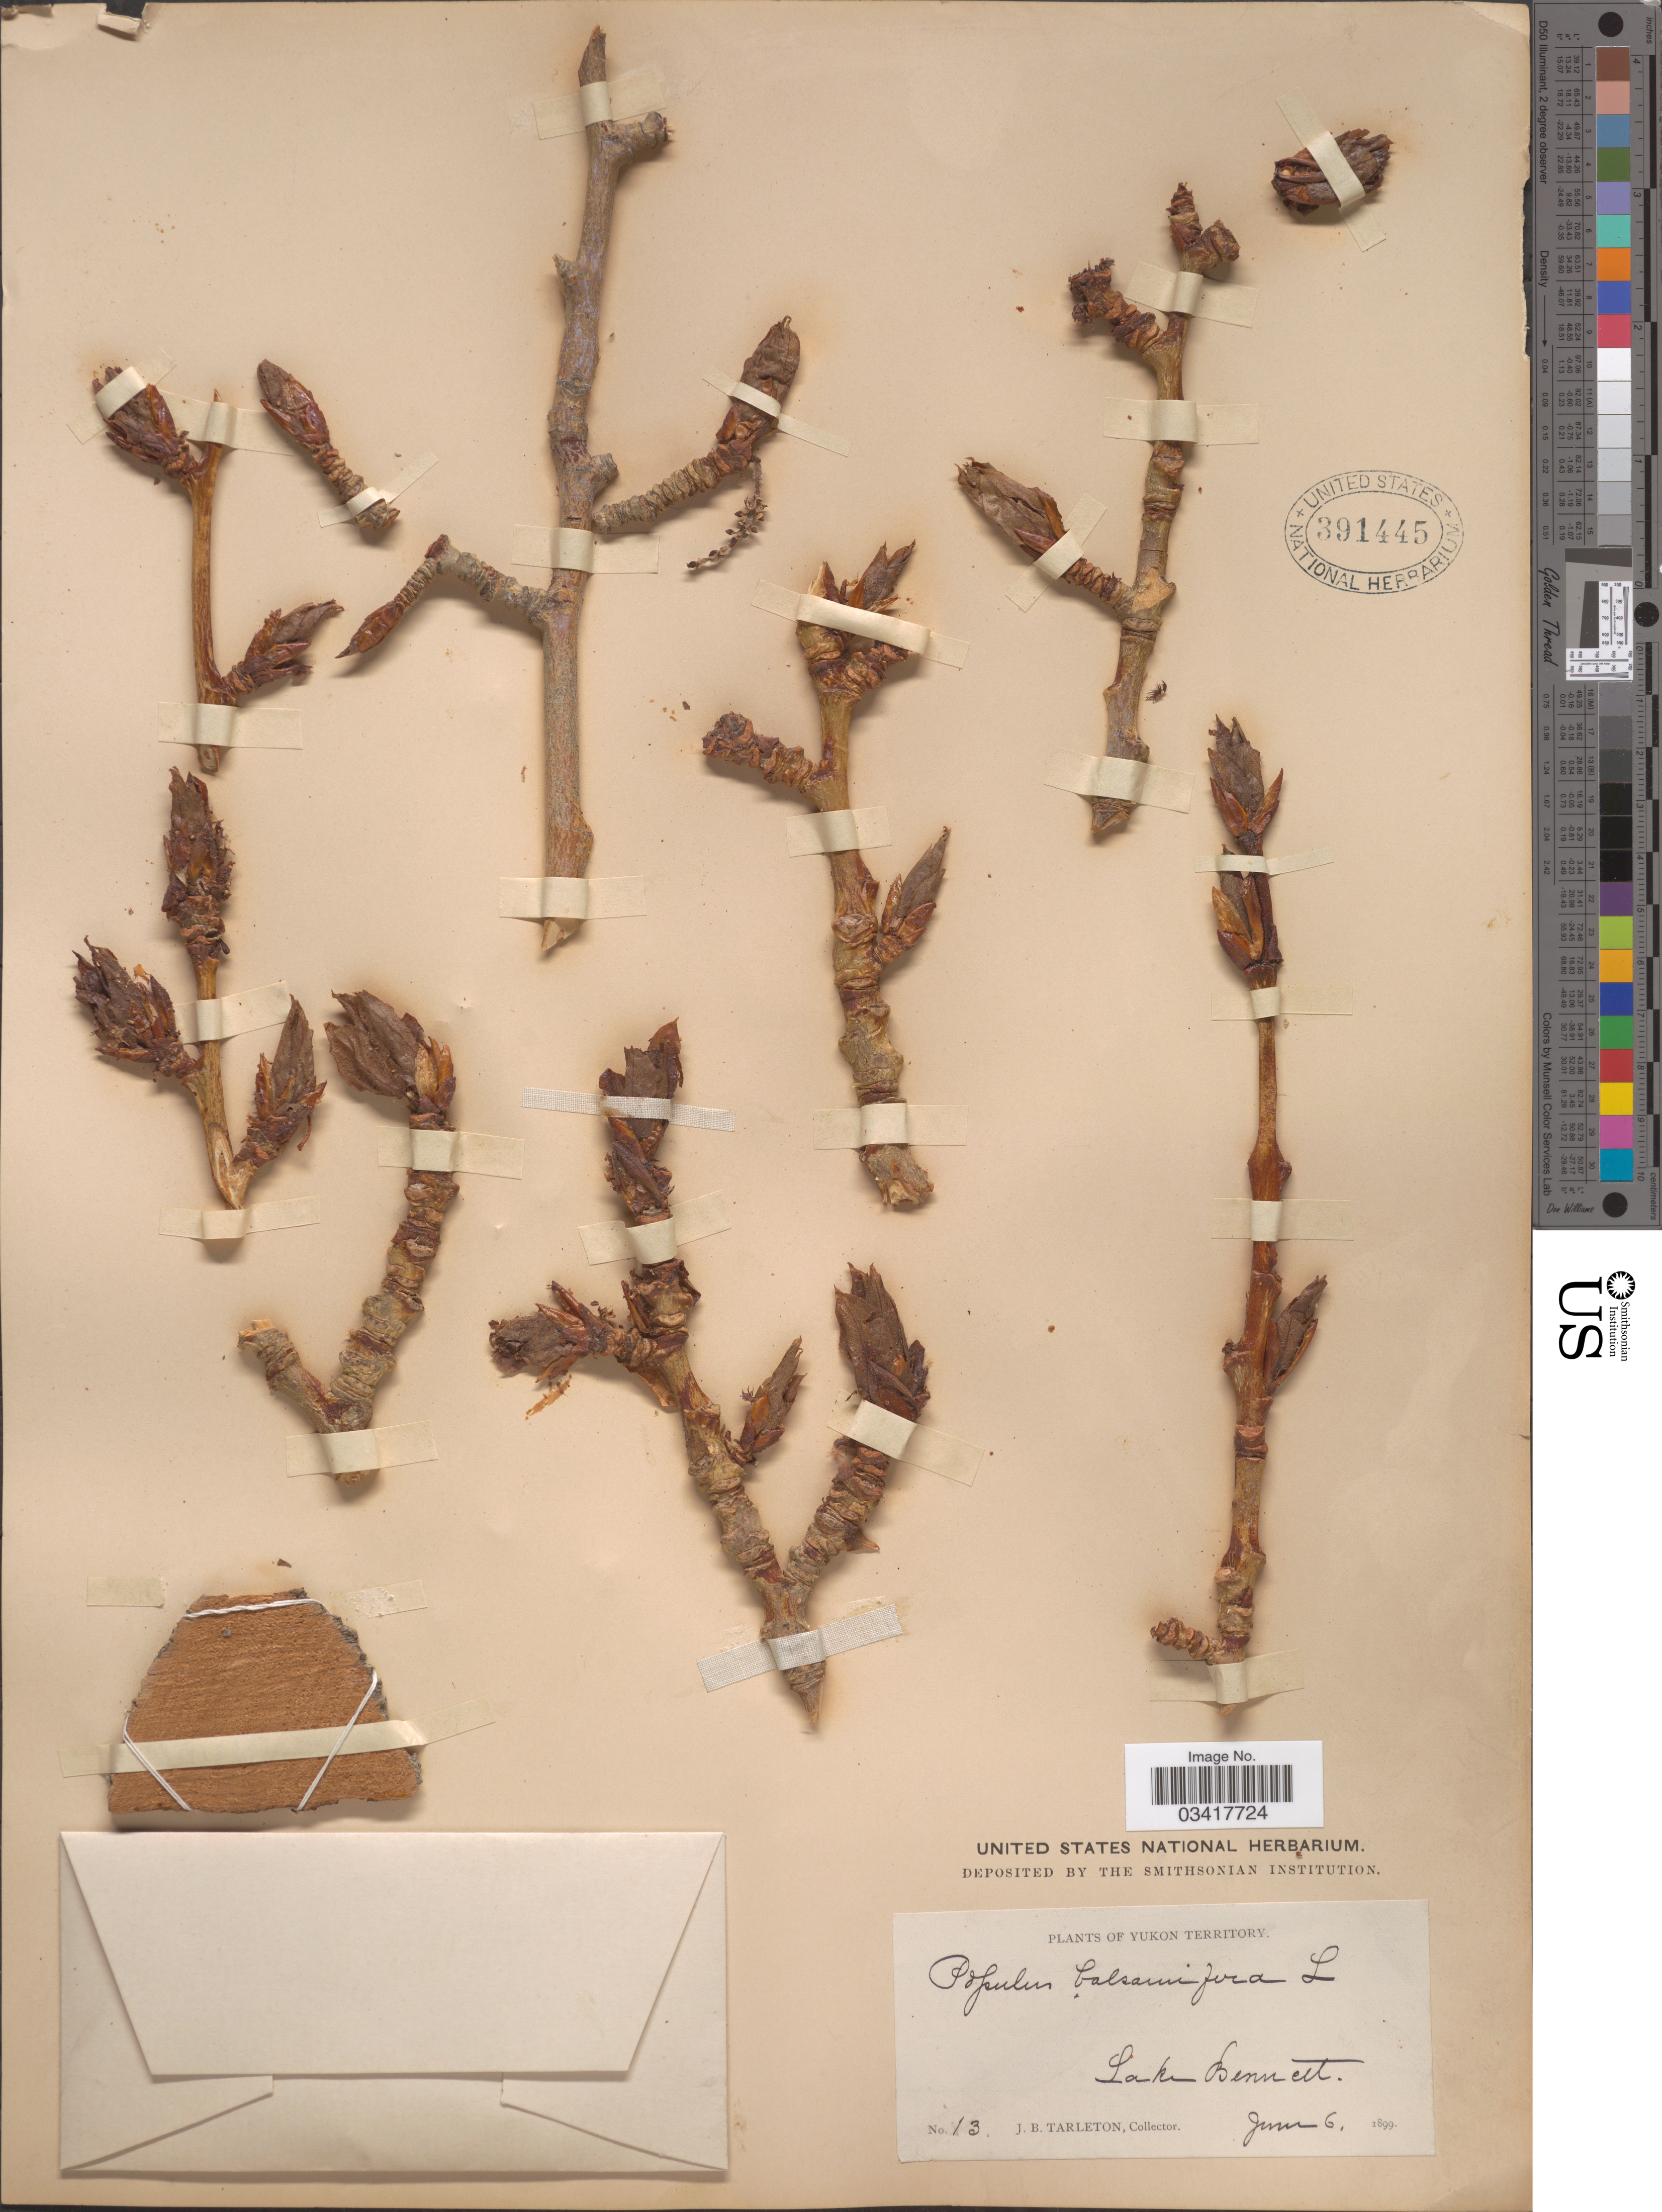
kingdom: Plantae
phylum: Tracheophyta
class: Magnoliopsida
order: Malpighiales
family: Salicaceae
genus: Populus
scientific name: Populus balsamifera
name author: L.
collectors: J. Tarleton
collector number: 13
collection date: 1899-06-06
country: Canada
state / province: Yukon Territory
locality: Lake Bennett.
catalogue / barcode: US 391445